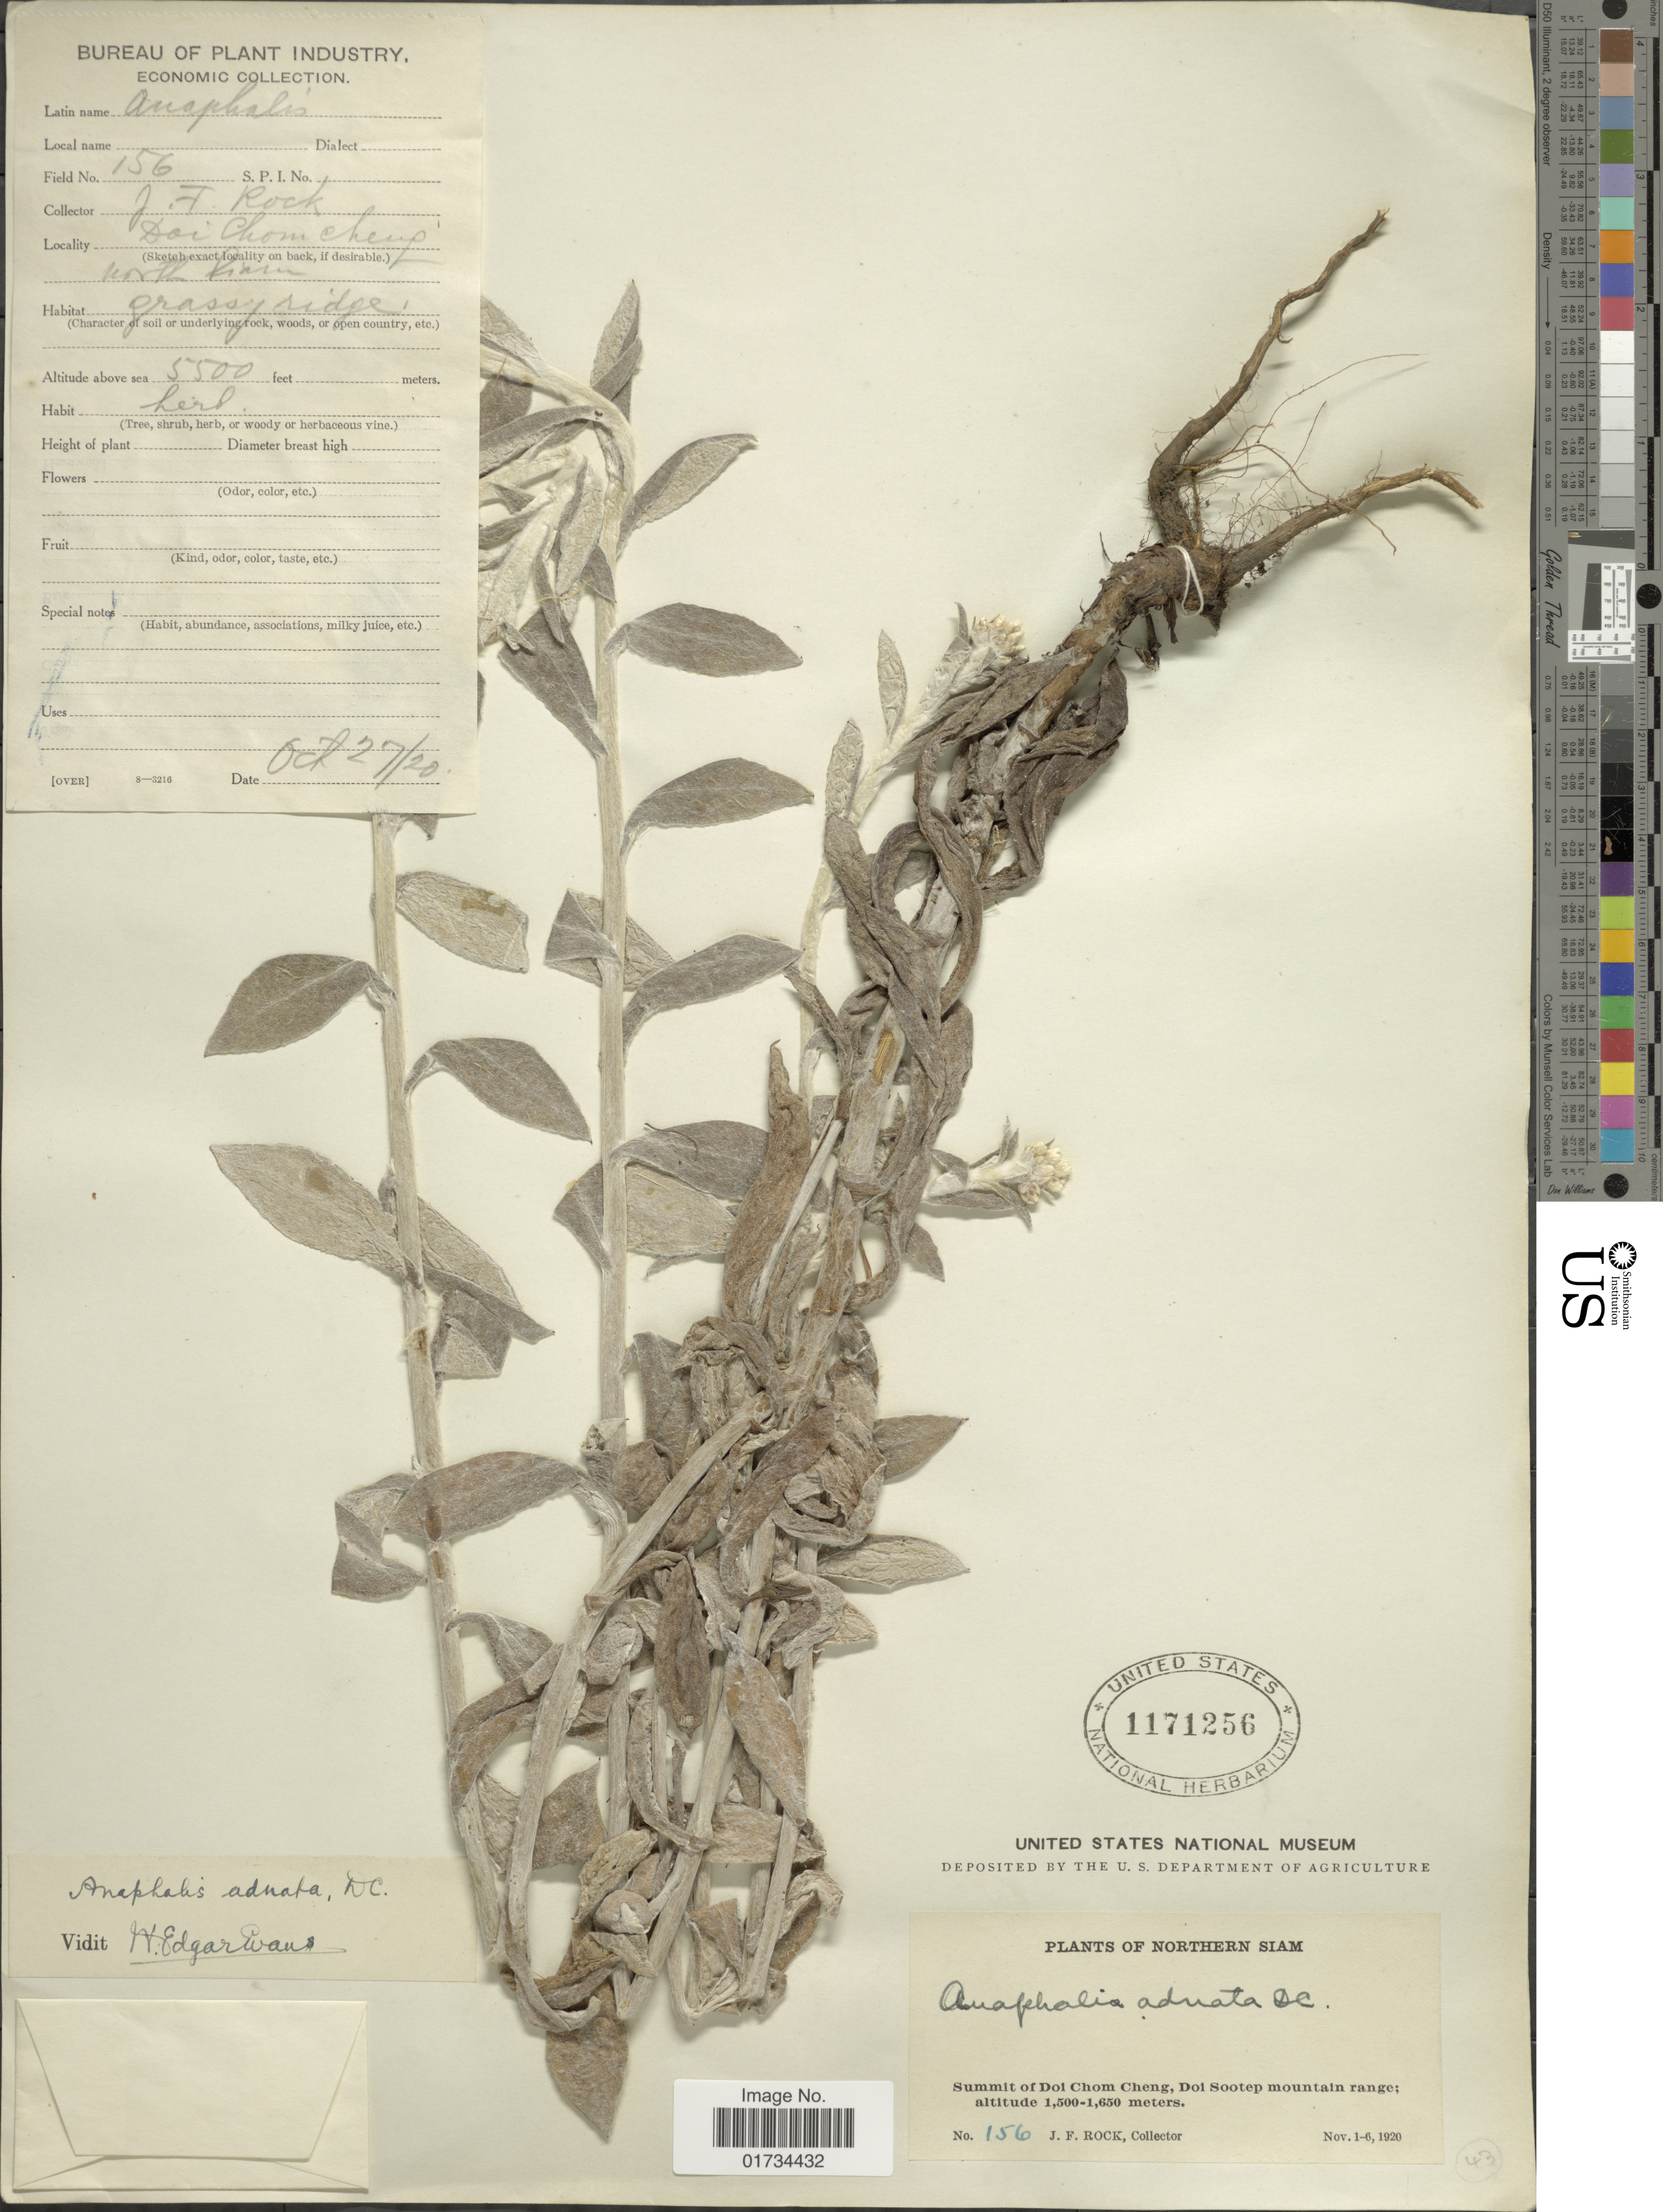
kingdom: Plantae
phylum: Tracheophyta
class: Magnoliopsida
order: Asterales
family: Asteraceae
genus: Anaphalis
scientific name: Anaphalis adnata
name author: DC.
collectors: J. Rock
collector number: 156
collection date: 1920-11-01/1920-11-06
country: Thailand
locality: Northern Siam. Summit of Doi Chom Cheng, Doi Sootep mountain range.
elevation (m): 1676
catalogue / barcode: US 1171256